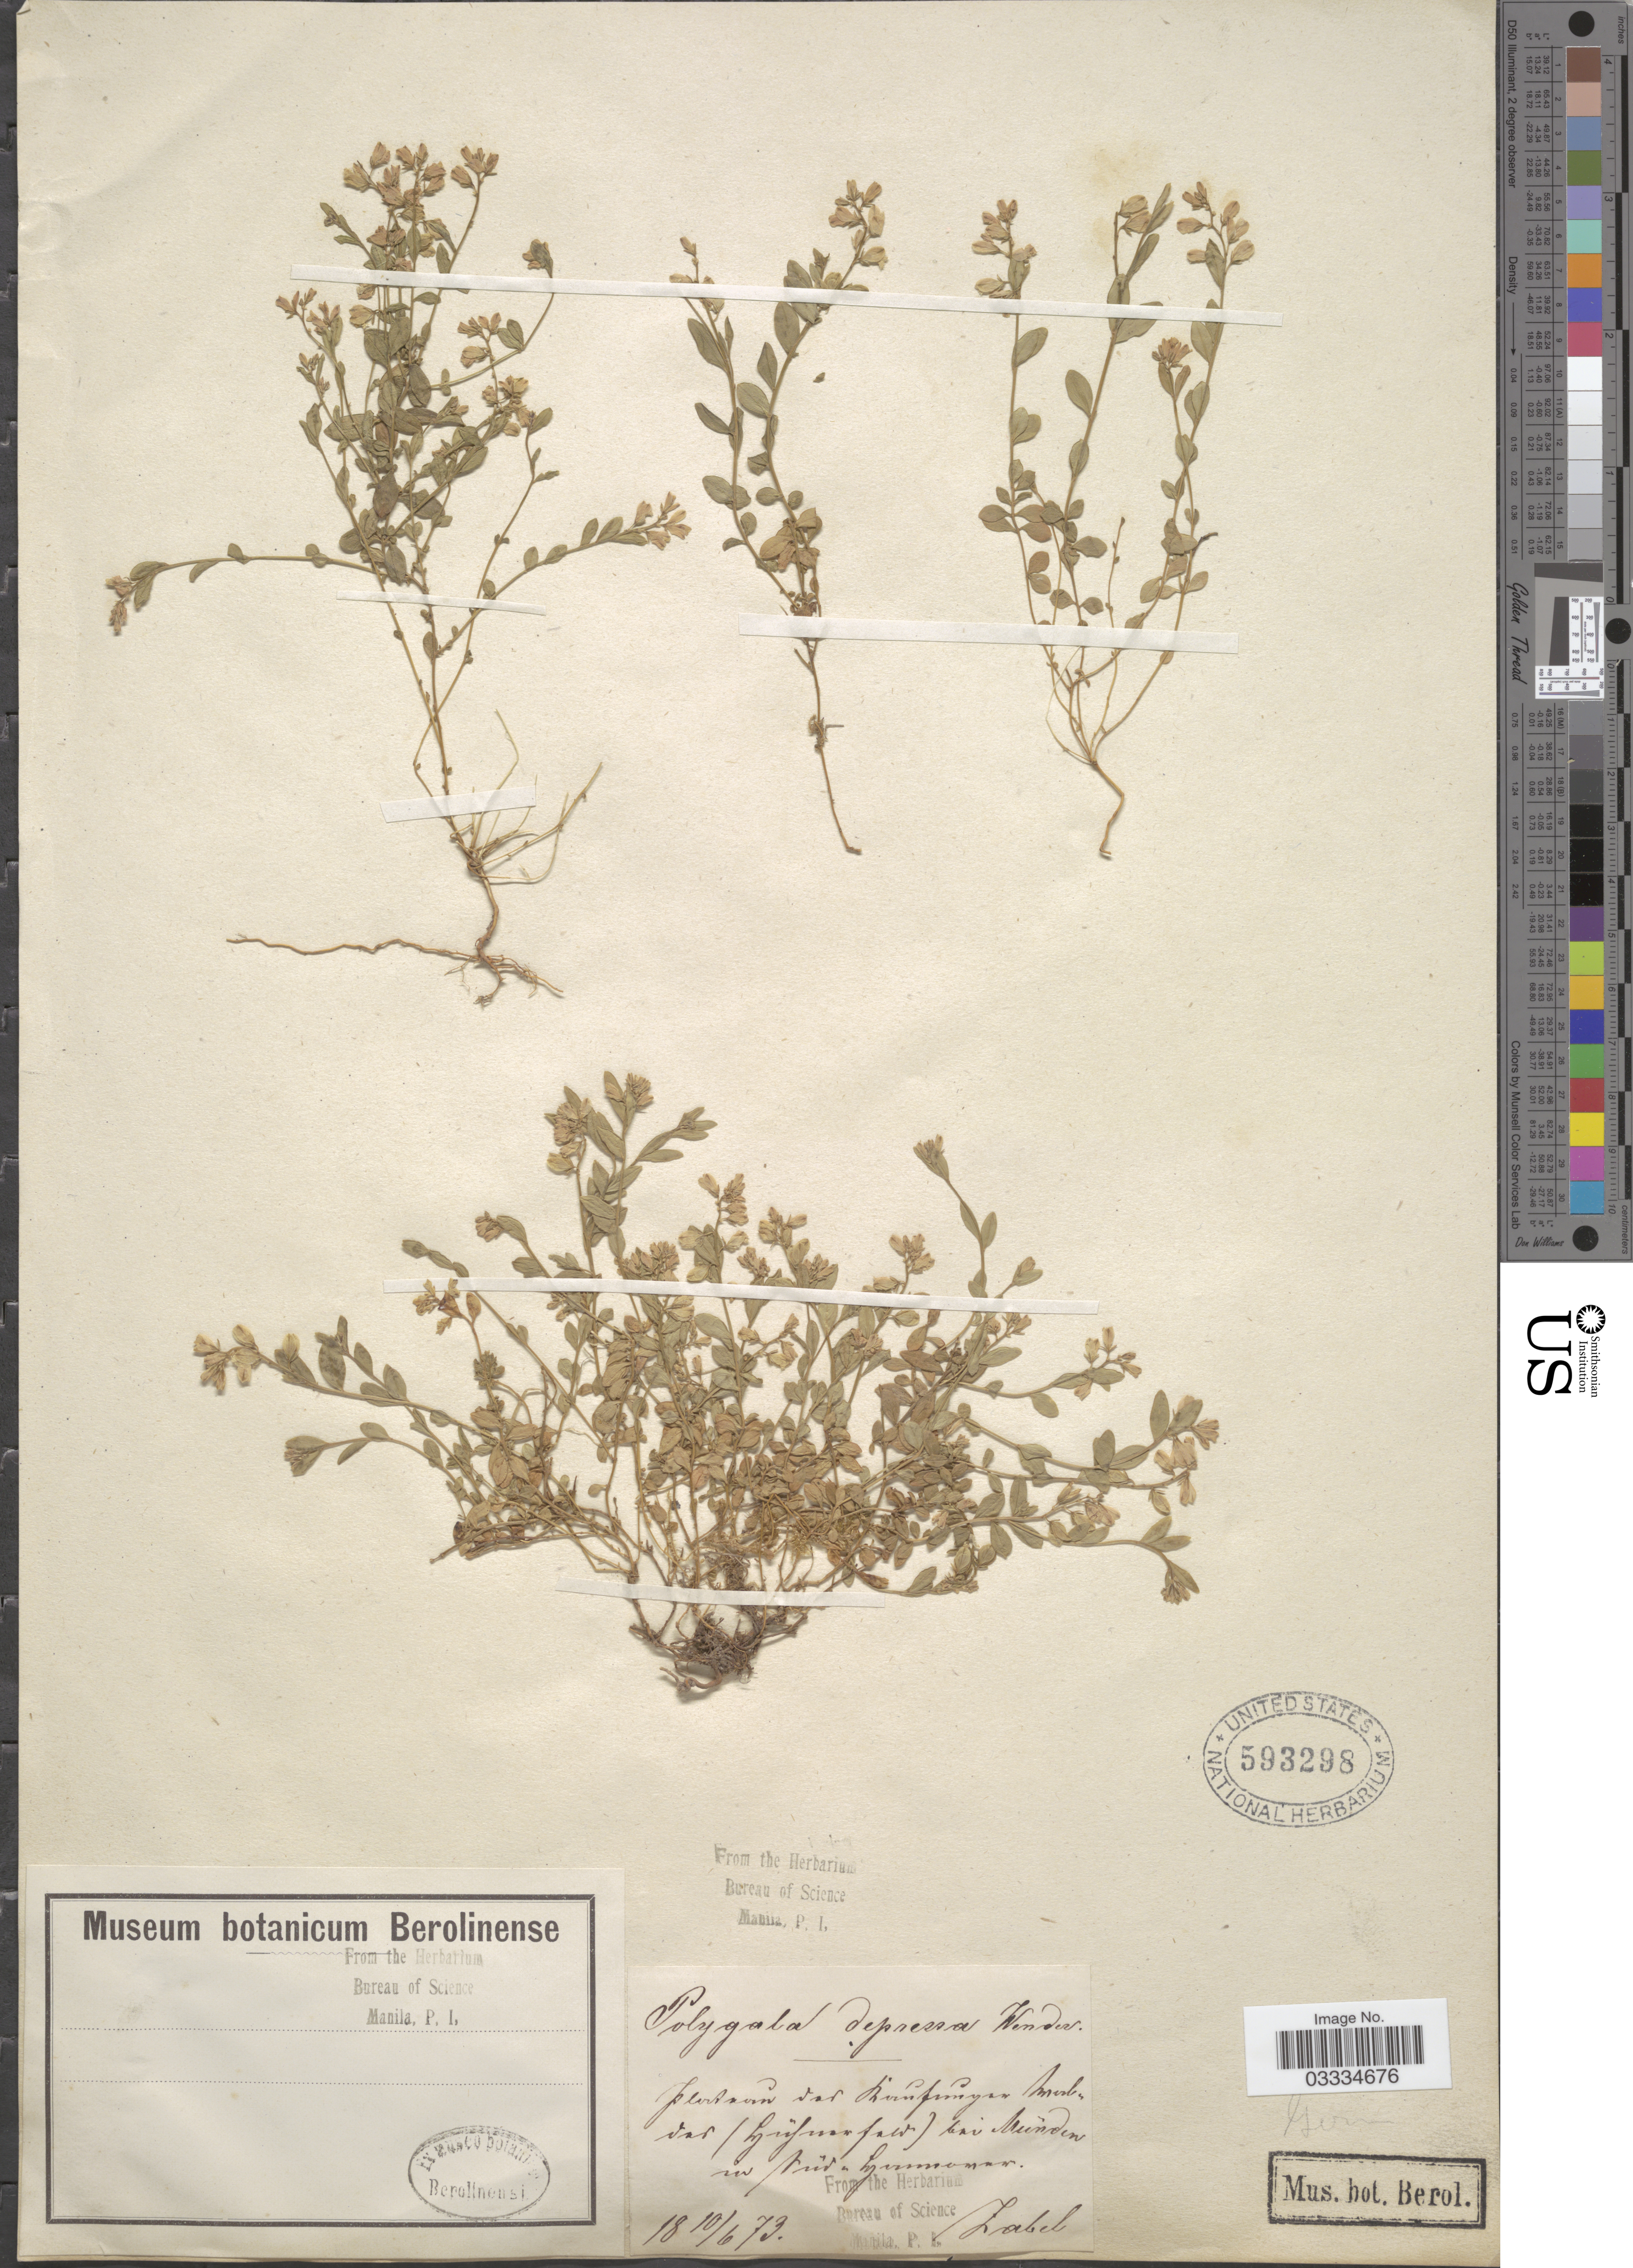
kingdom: Plantae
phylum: Tracheophyta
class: Magnoliopsida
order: Fabales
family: Polygalaceae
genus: Polygala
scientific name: Polygala depressa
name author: Wender.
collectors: H. Zabel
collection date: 1873-06-10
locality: Bai Münden in [illegible text] Ger[illegible text].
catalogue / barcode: US 593298